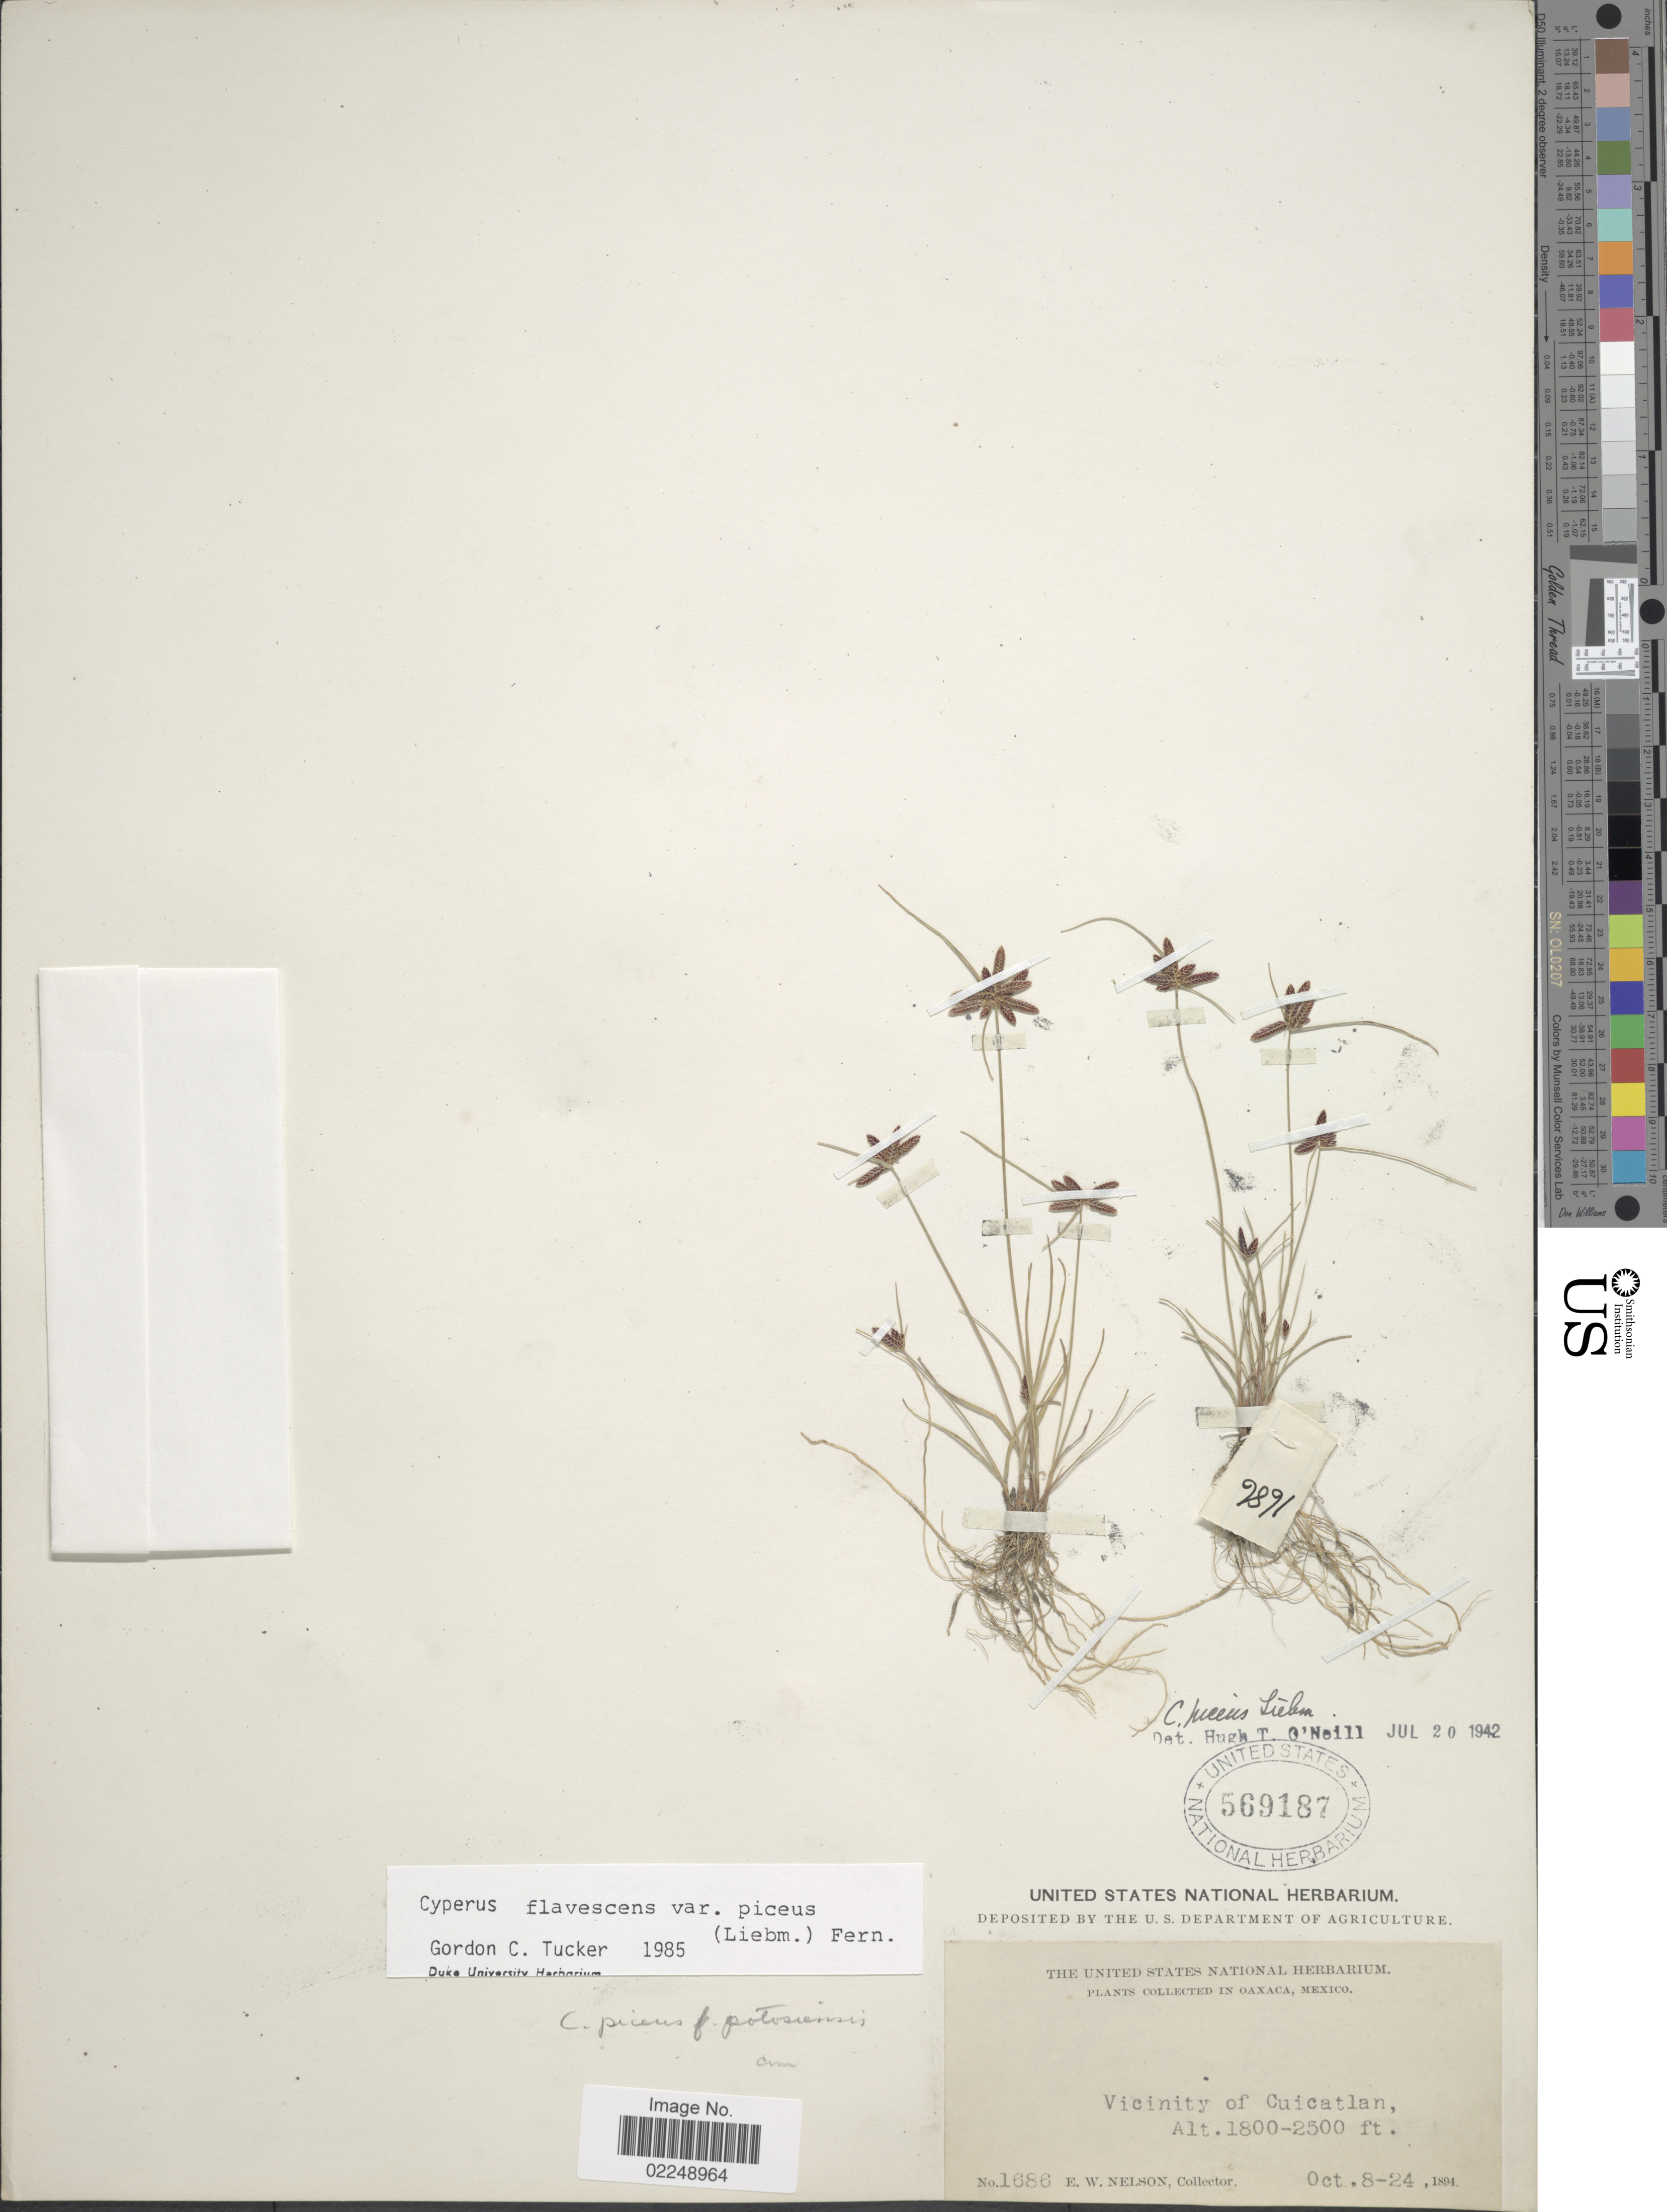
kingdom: Plantae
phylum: Tracheophyta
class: Liliopsida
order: Poales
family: Cyperaceae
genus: Cyperus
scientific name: Cyperus flavescens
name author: L.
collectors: E. W. Nelson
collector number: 1686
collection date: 1894-10-08/1894-10-24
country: Mexico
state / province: Oaxaca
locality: Vicinity of Cuicatlan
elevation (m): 549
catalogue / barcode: US 569187